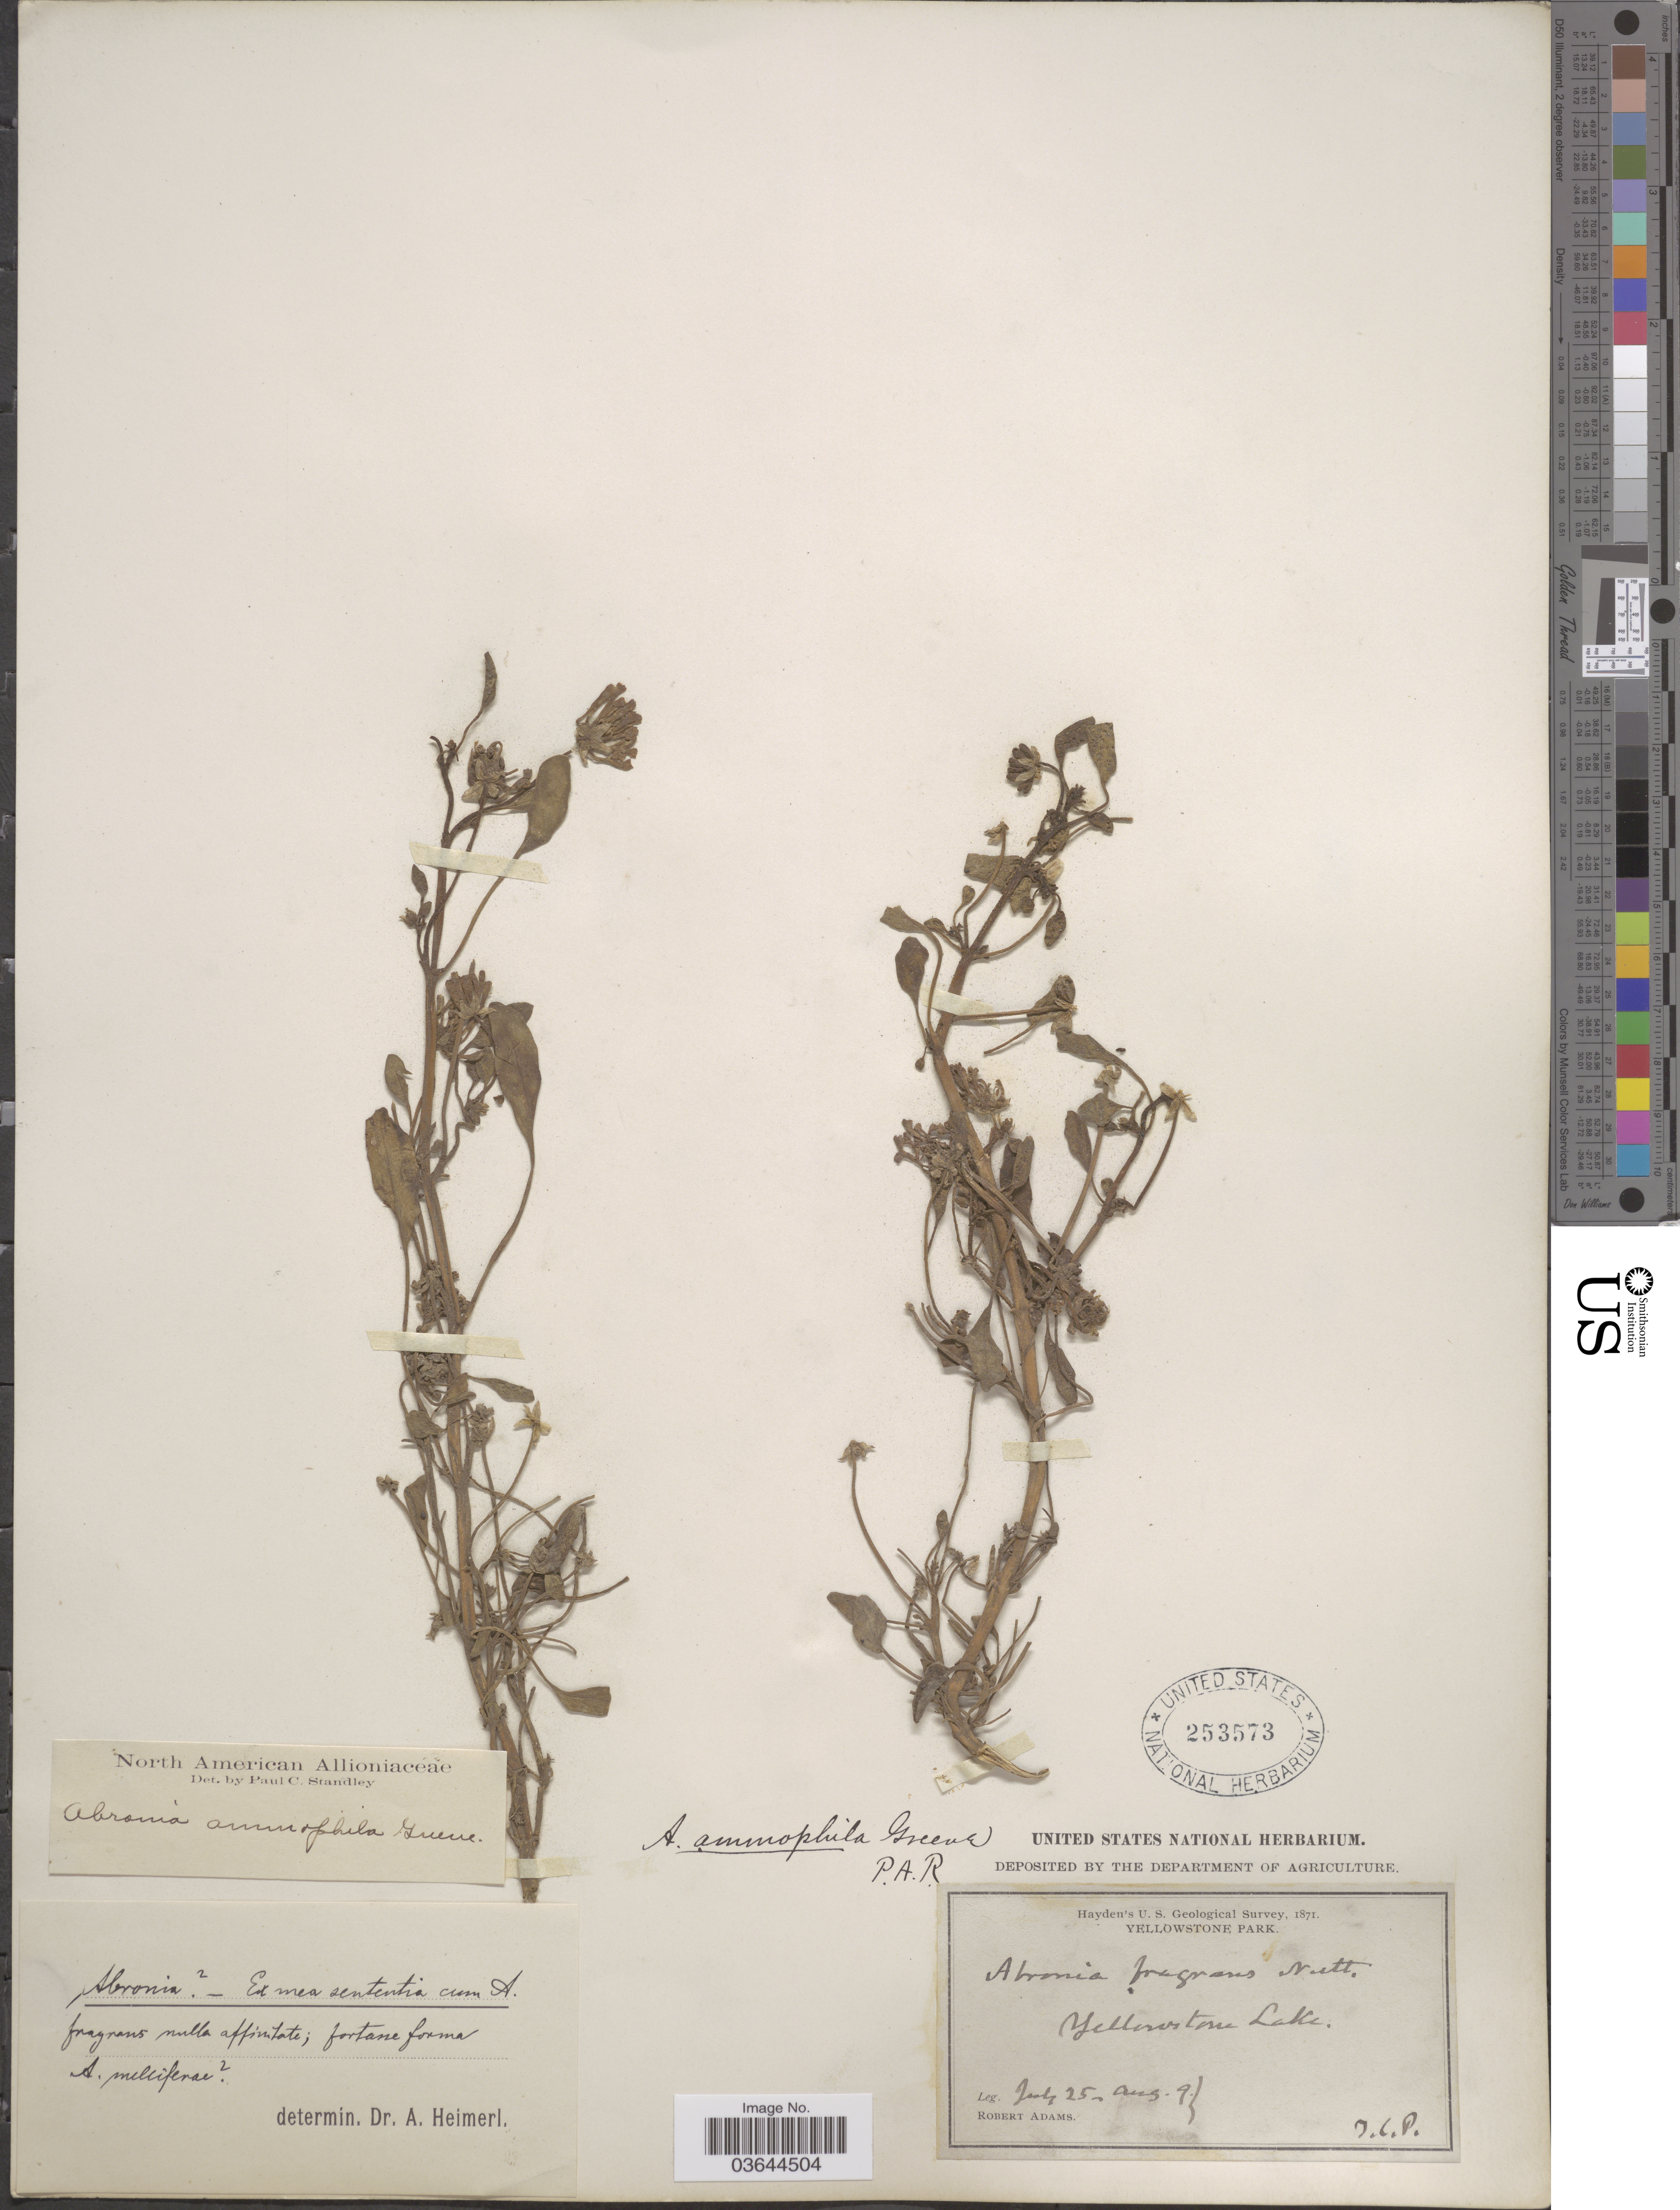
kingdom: Plantae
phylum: Tracheophyta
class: Magnoliopsida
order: Caryophyllales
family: Nyctaginaceae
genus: Abronia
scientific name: Abronia ammophila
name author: Greene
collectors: R. Adams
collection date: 1871-07-25/1871-08-09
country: United States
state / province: Wyoming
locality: Yellowstone Park, Yellowstone Lake.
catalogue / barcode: US 253573